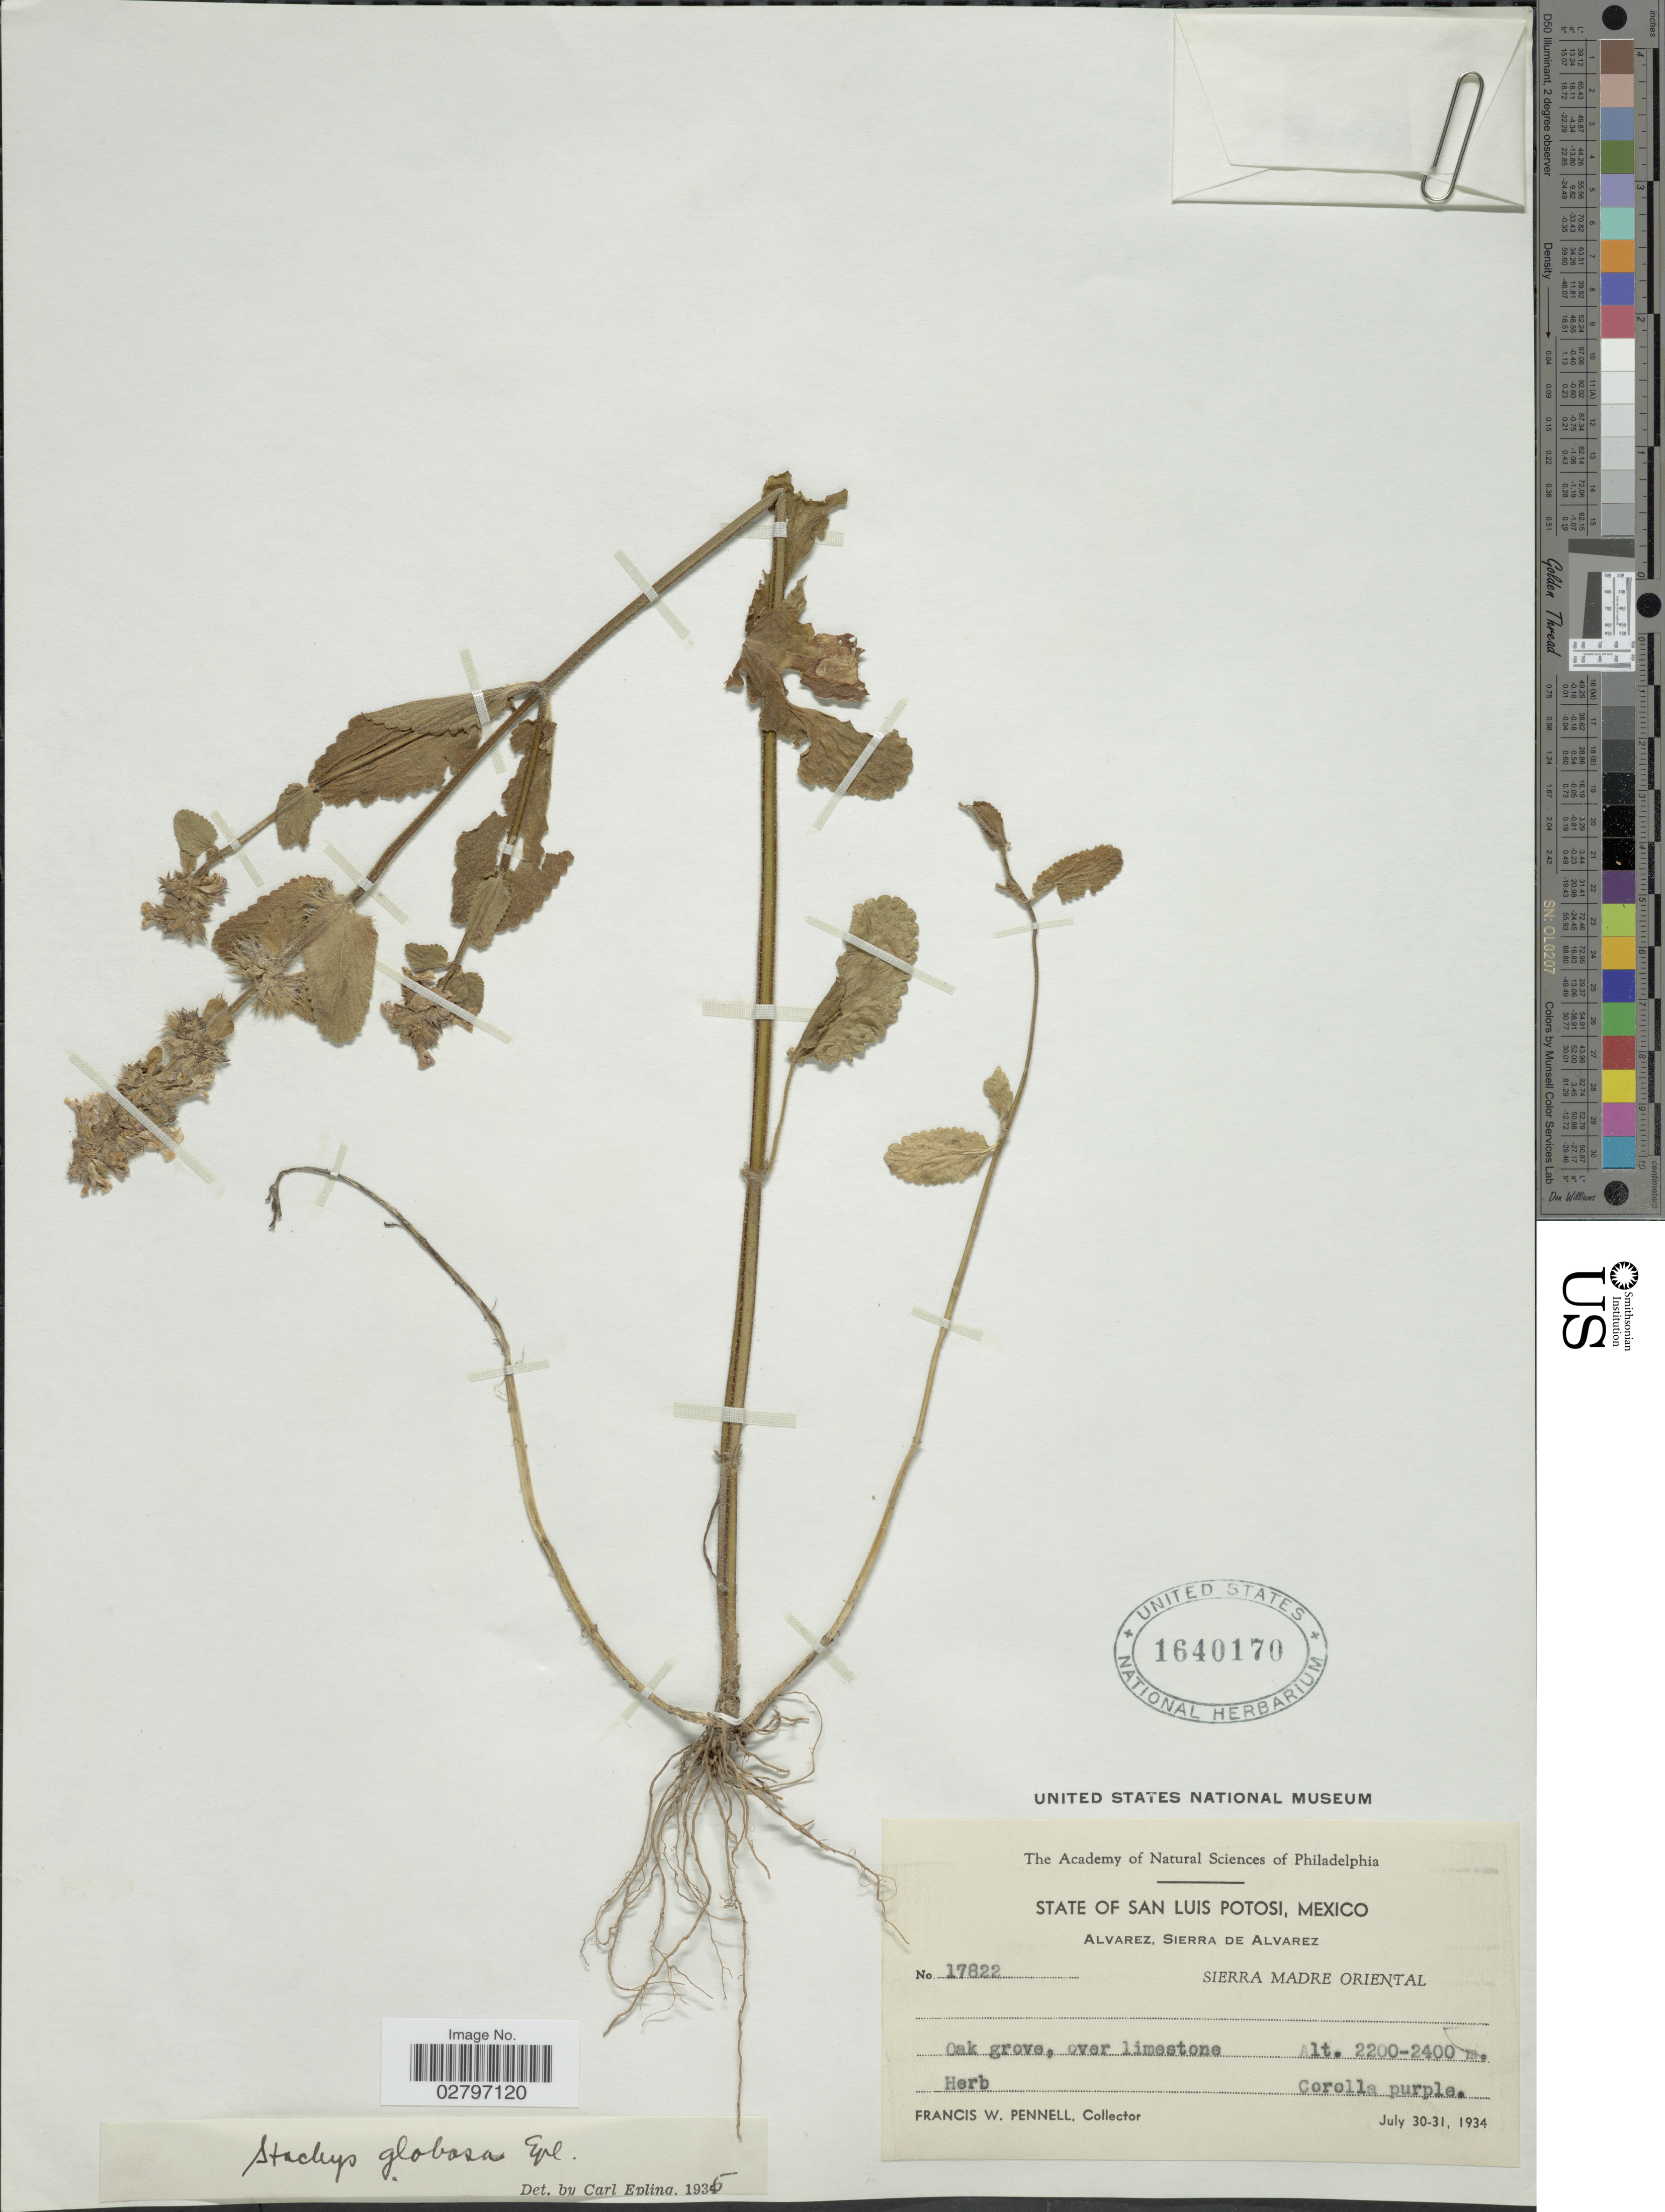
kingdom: Plantae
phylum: Tracheophyta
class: Magnoliopsida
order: Lamiales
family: Lamiaceae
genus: Stachys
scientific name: Stachys globosa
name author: Epling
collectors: F. W. Pennell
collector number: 17822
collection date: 1934-07-30/1934-07-31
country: Mexico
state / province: San Luis Potosí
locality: Alvarez, Sierra de Alvarez. Sierra Madre Oriental. Oak grove, over limestone.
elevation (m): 2200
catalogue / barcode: US 1640170